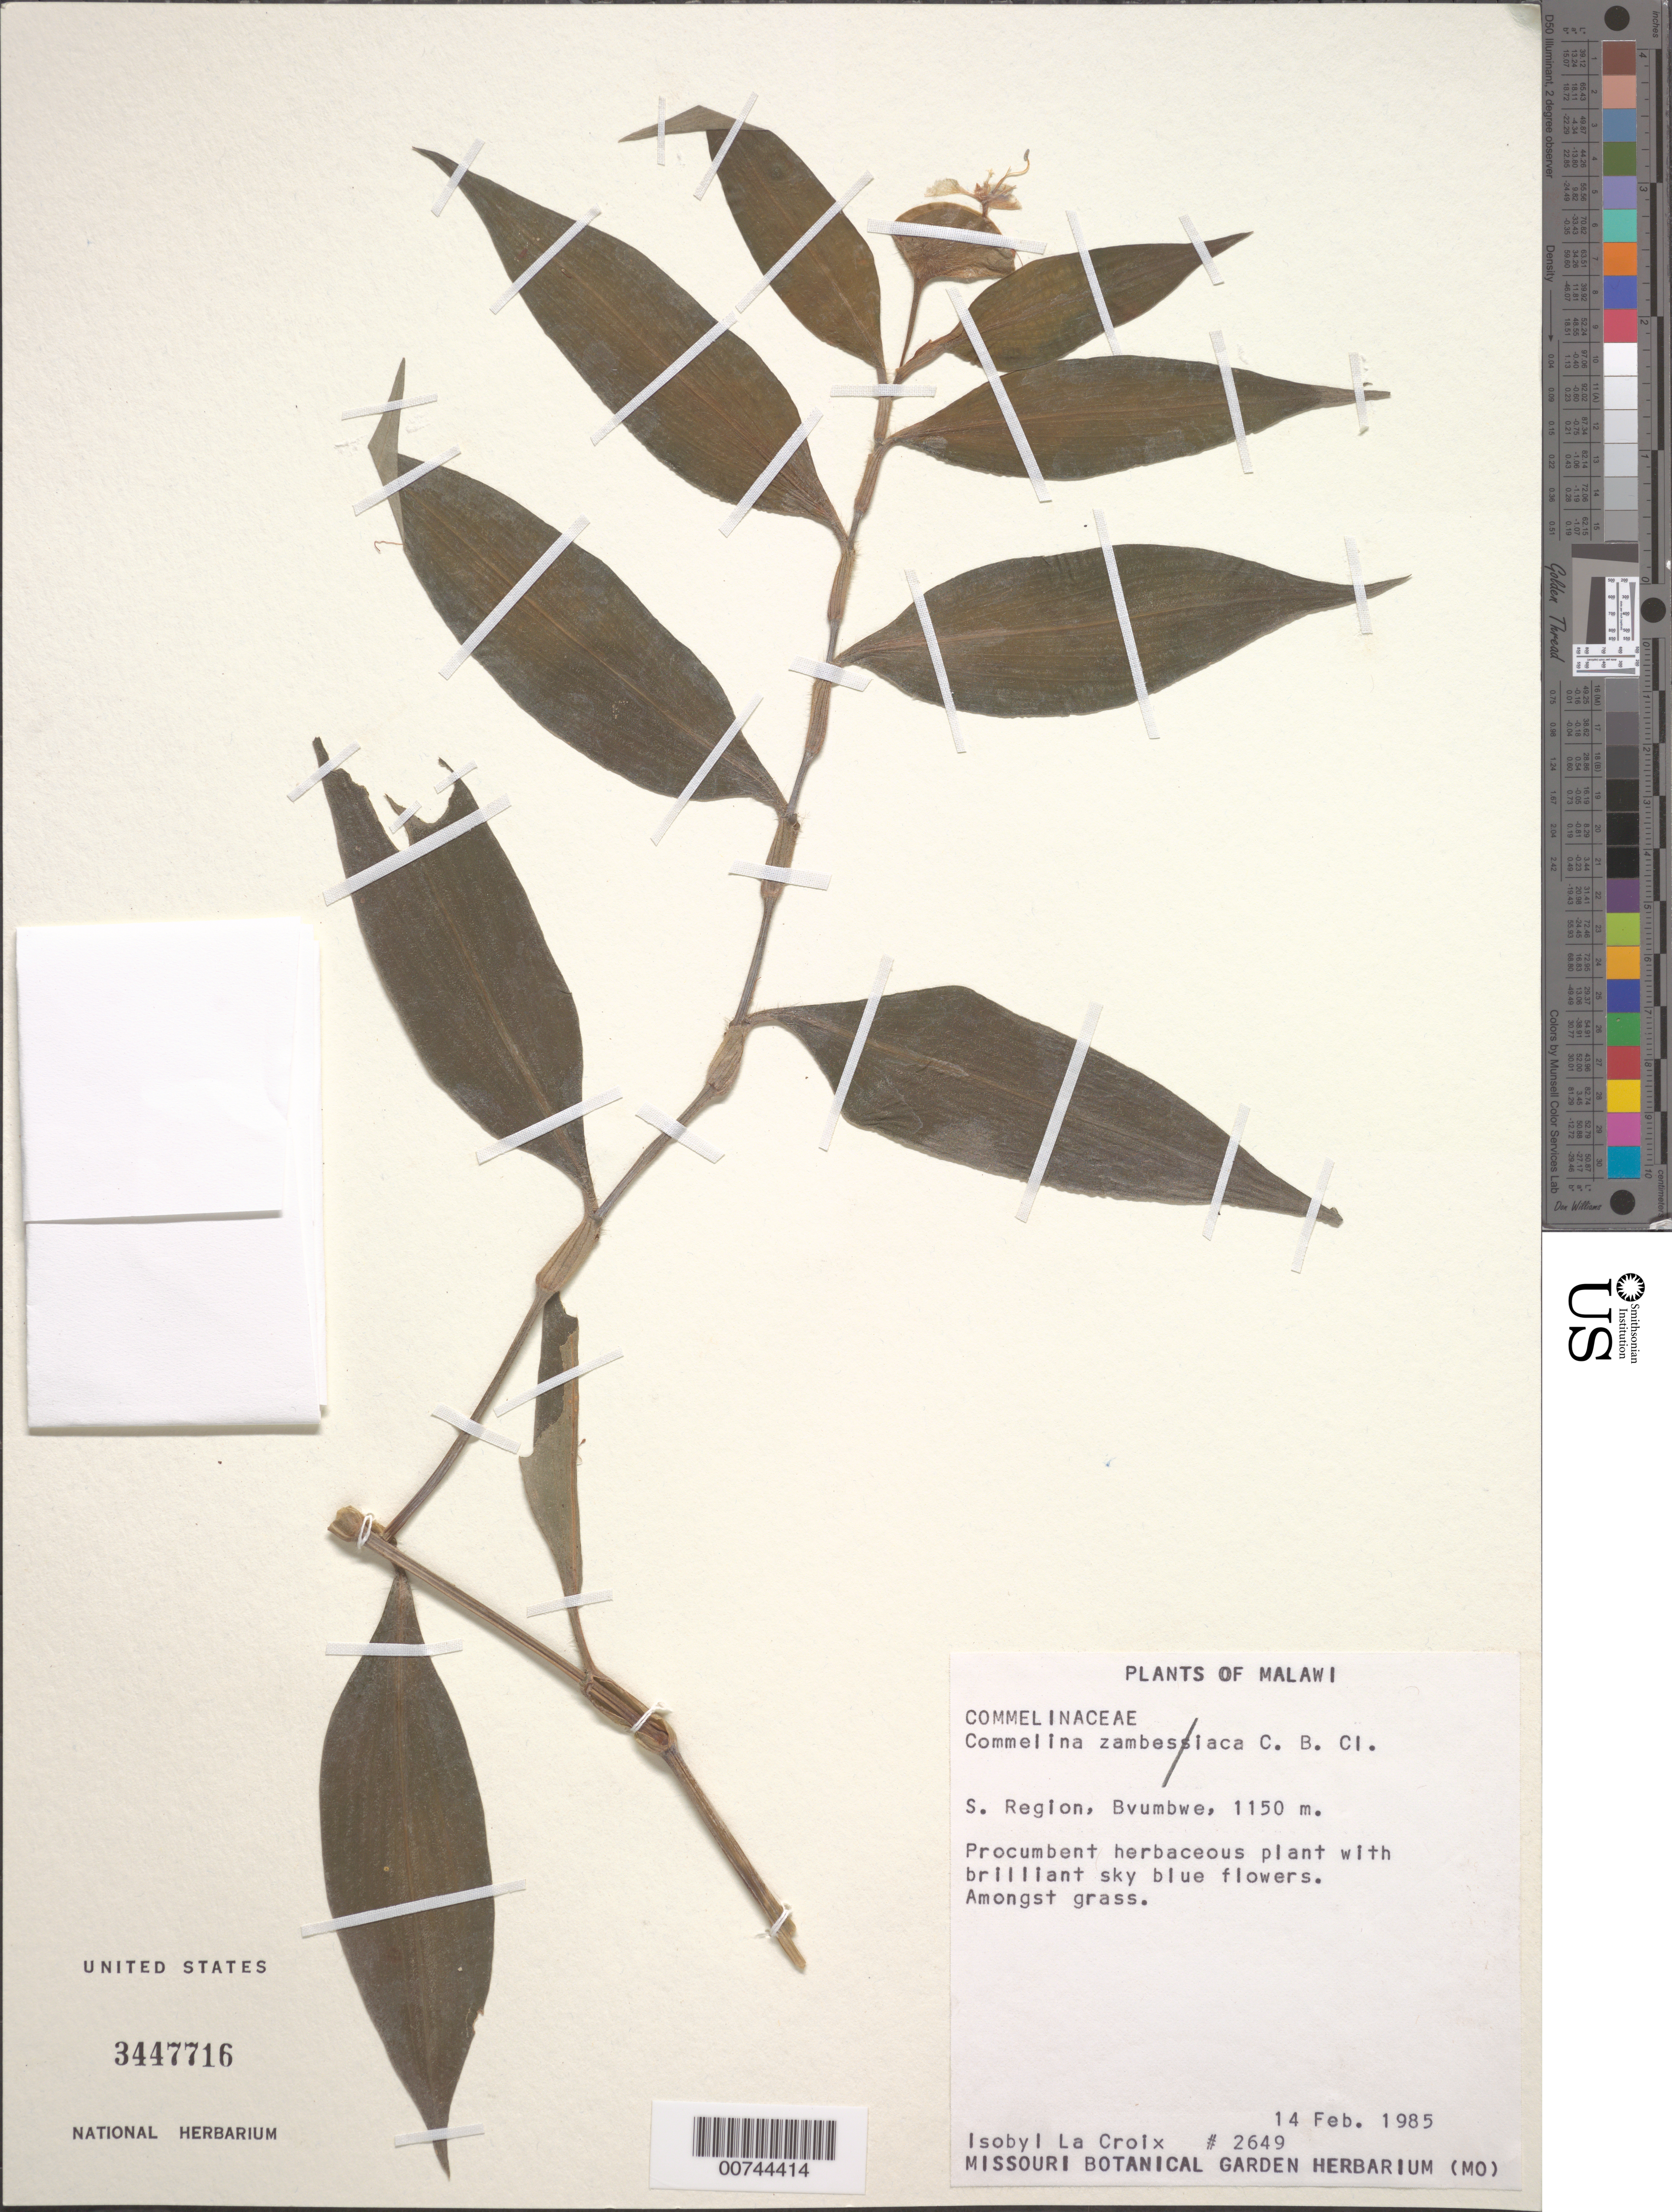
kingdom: Plantae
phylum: Tracheophyta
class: Liliopsida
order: Commelinales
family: Commelinaceae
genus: Commelina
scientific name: Commelina zambesica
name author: C.B. Clarke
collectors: I. la Croix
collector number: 2649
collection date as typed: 14 Feb 1985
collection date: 1985-02-14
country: Malawi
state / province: Southern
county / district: Thyolo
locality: Bvumbwe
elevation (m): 1150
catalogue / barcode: US 3447716